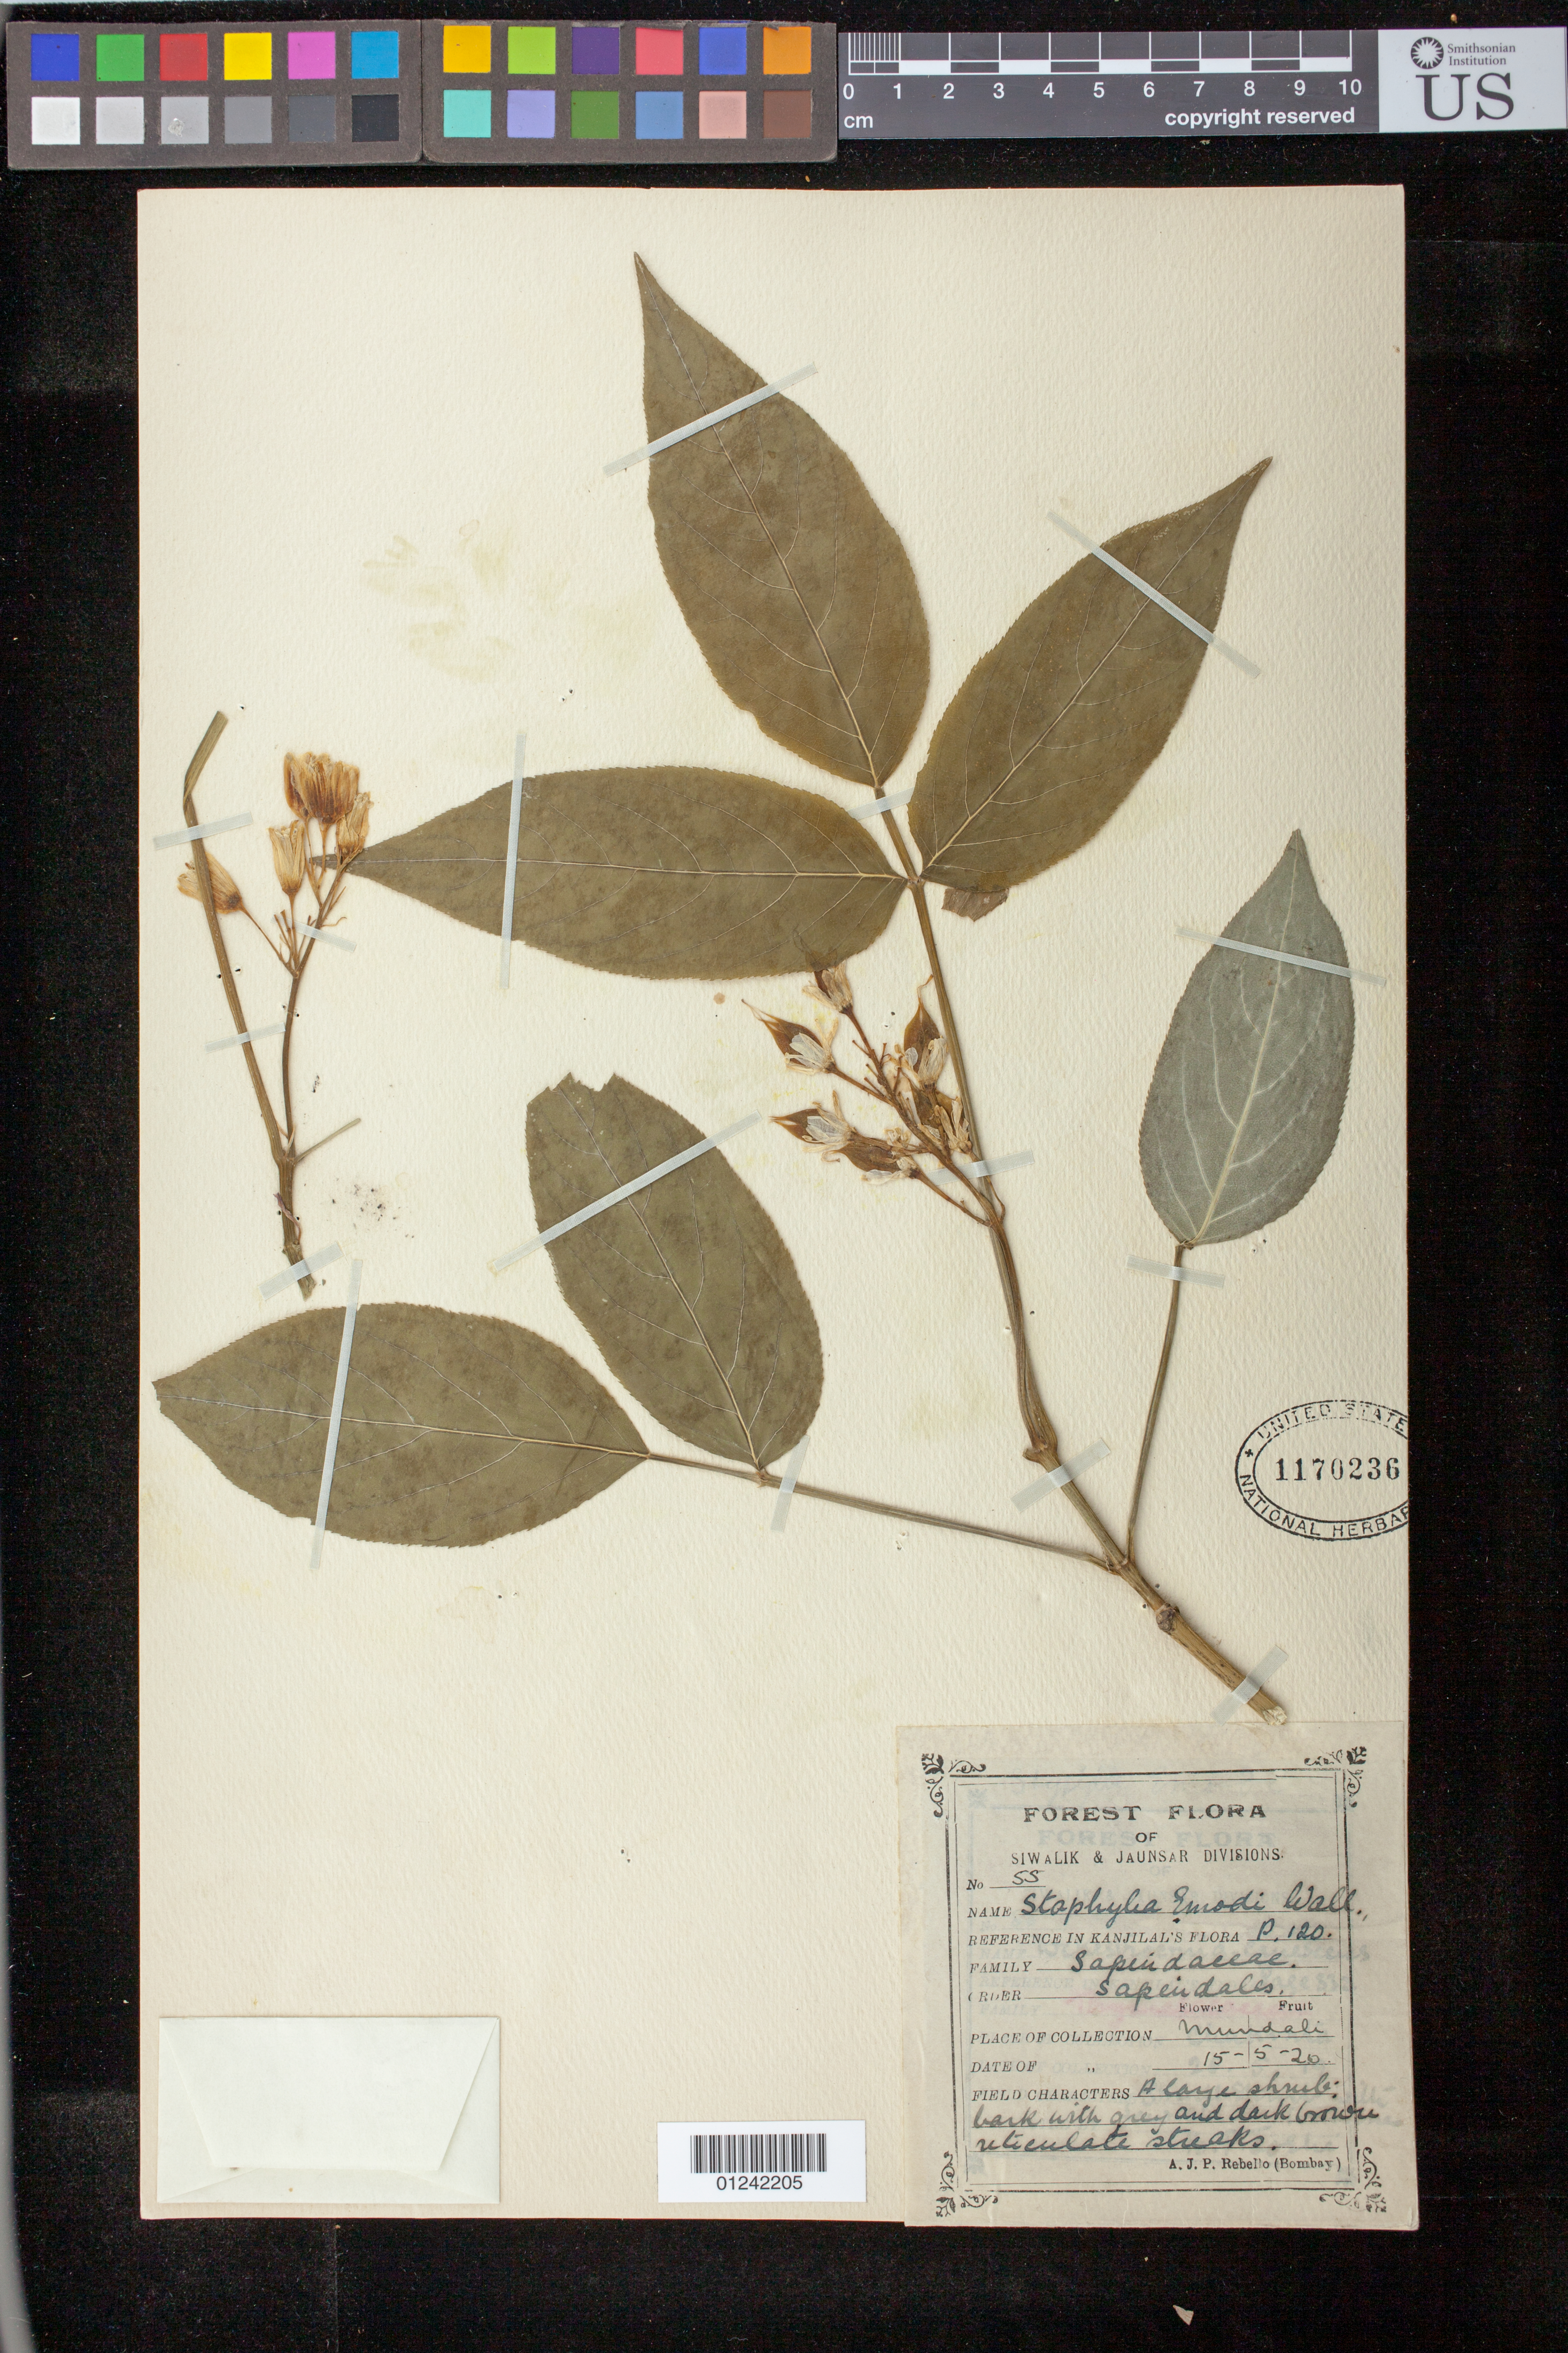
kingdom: Plantae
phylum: Tracheophyta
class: Magnoliopsida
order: Crossosomatales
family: Staphyleaceae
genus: Staphylea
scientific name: Staphylea emodi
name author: Wall. ex Brandis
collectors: A. Rebello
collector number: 55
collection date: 1915-05-20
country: India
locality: Mundali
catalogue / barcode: US 1170236